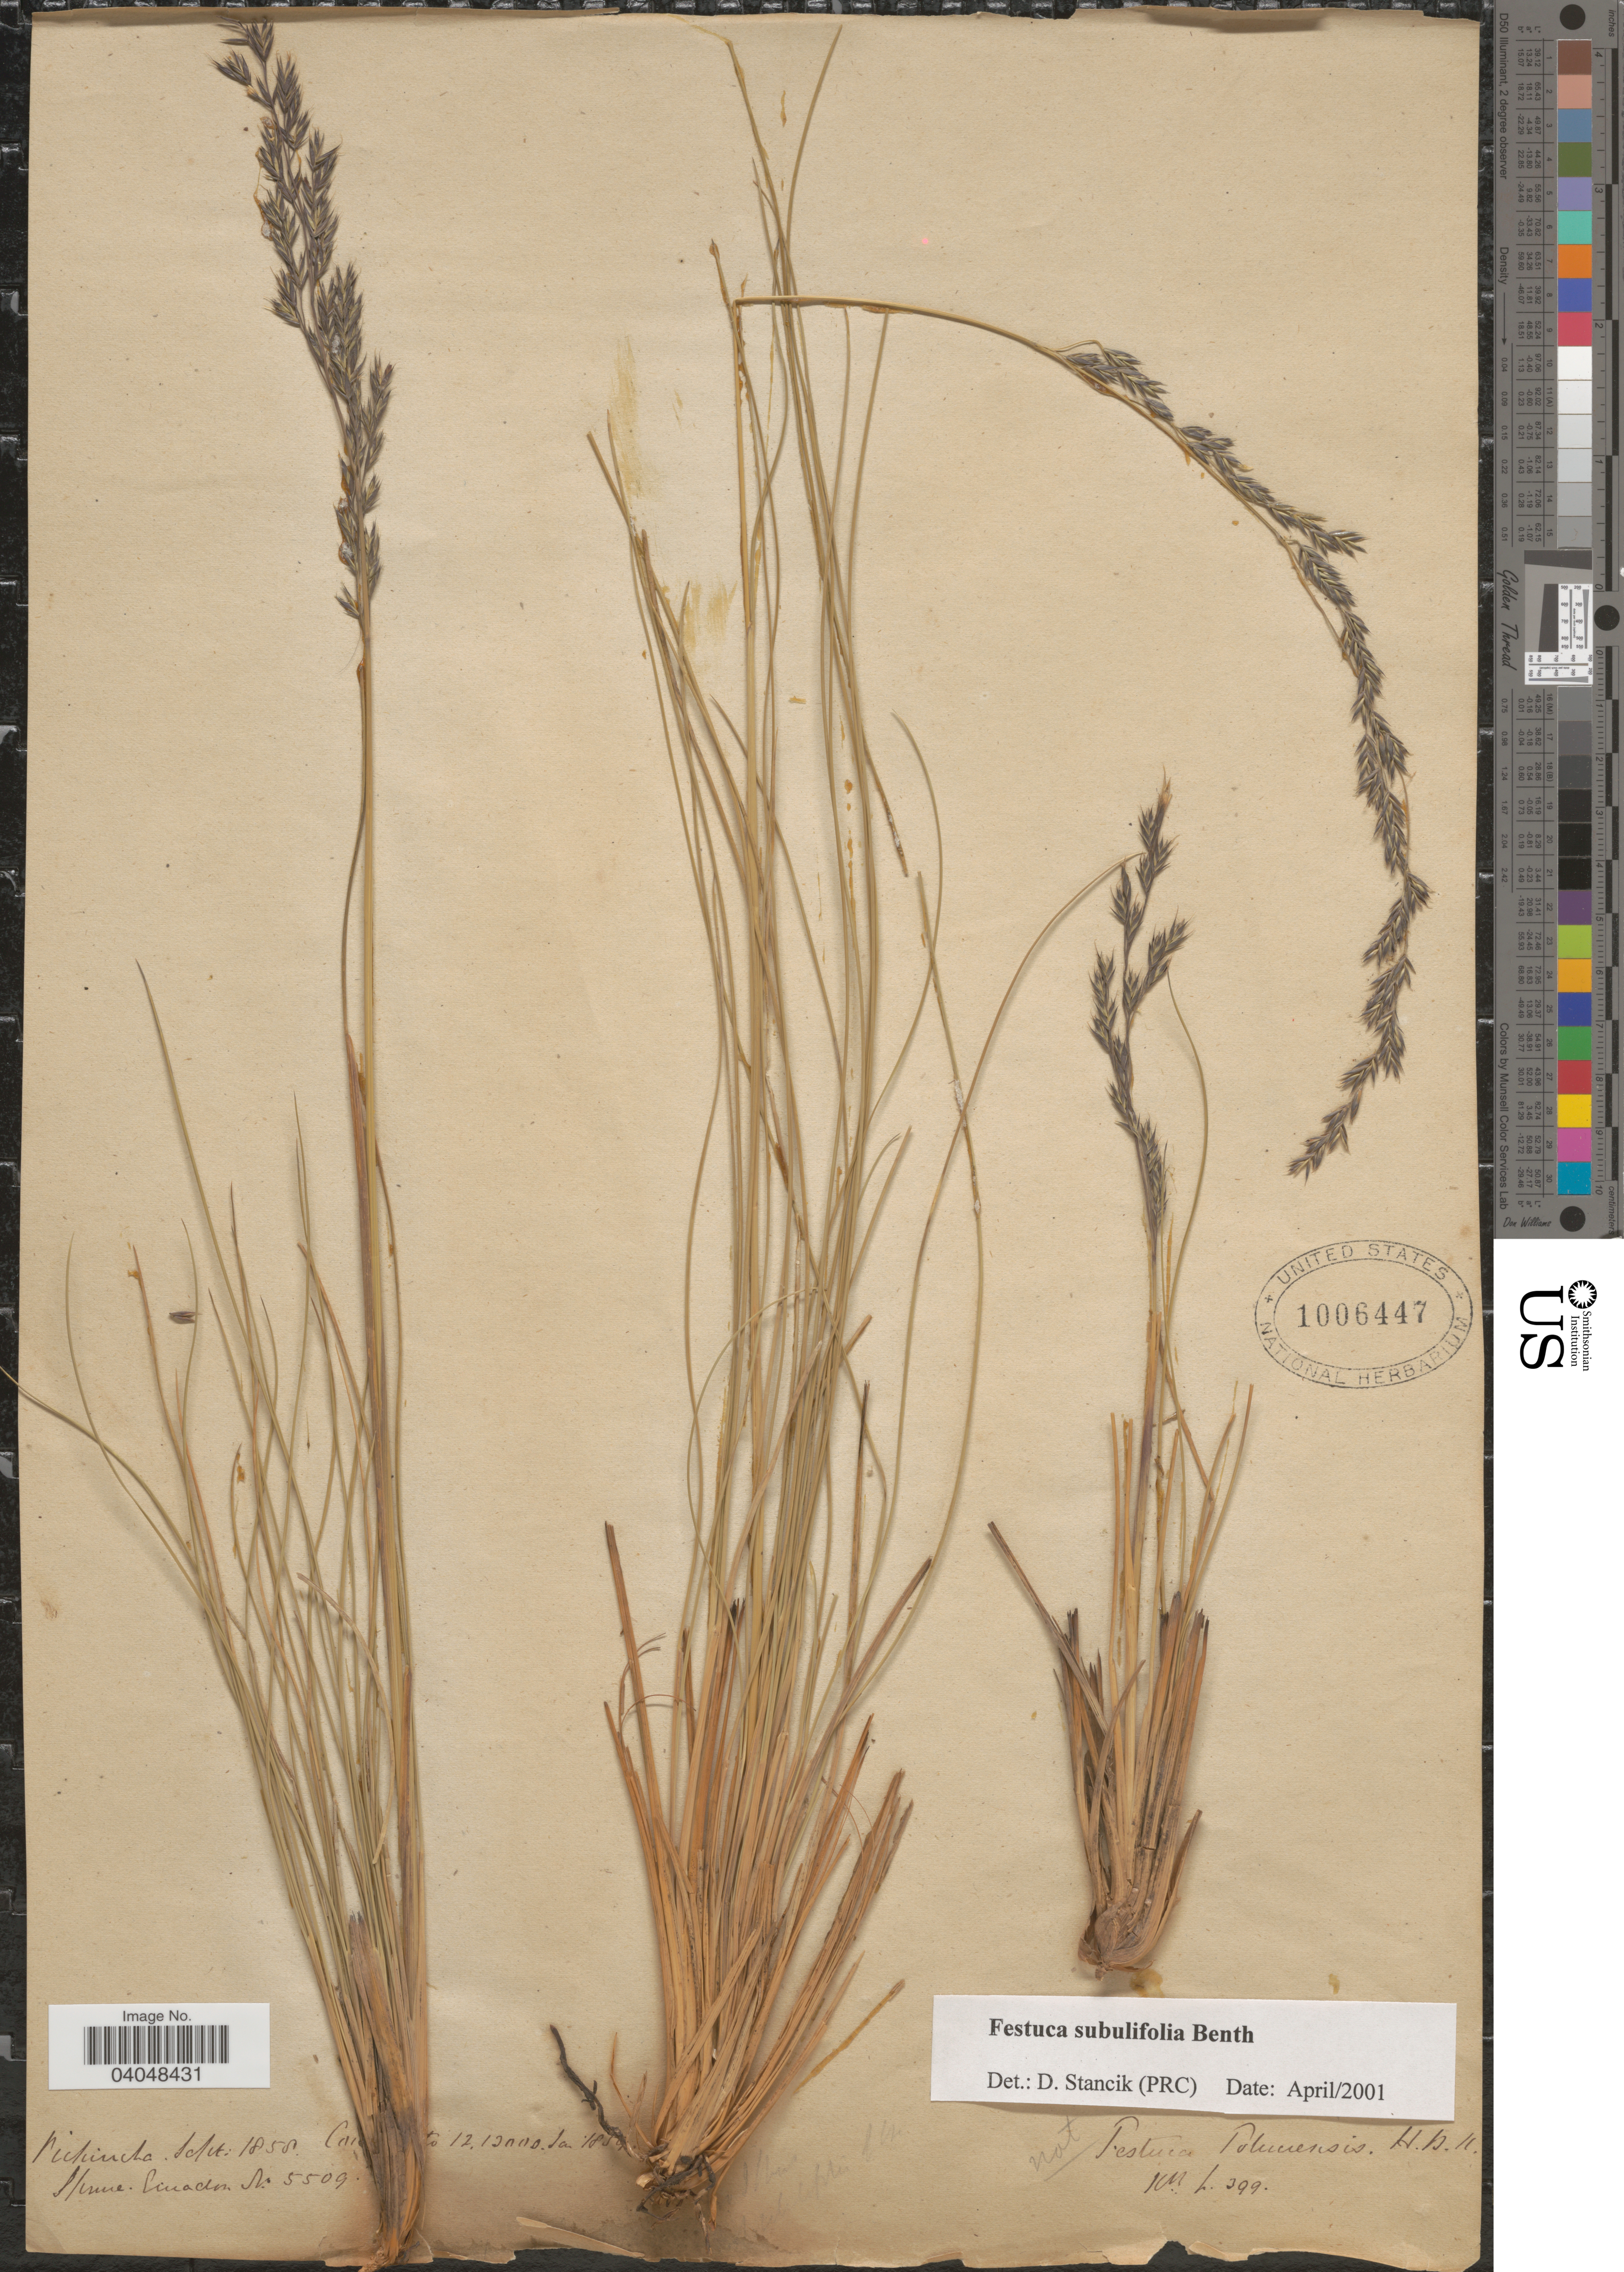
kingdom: Plantae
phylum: Tracheophyta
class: Liliopsida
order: Poales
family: Poaceae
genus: Festuca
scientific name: Festuca subulifolia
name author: Benth.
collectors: -. Spruce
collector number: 5509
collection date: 1858-09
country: Ecuador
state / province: Pichincha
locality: Ca [illegible text].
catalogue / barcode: US 1006447